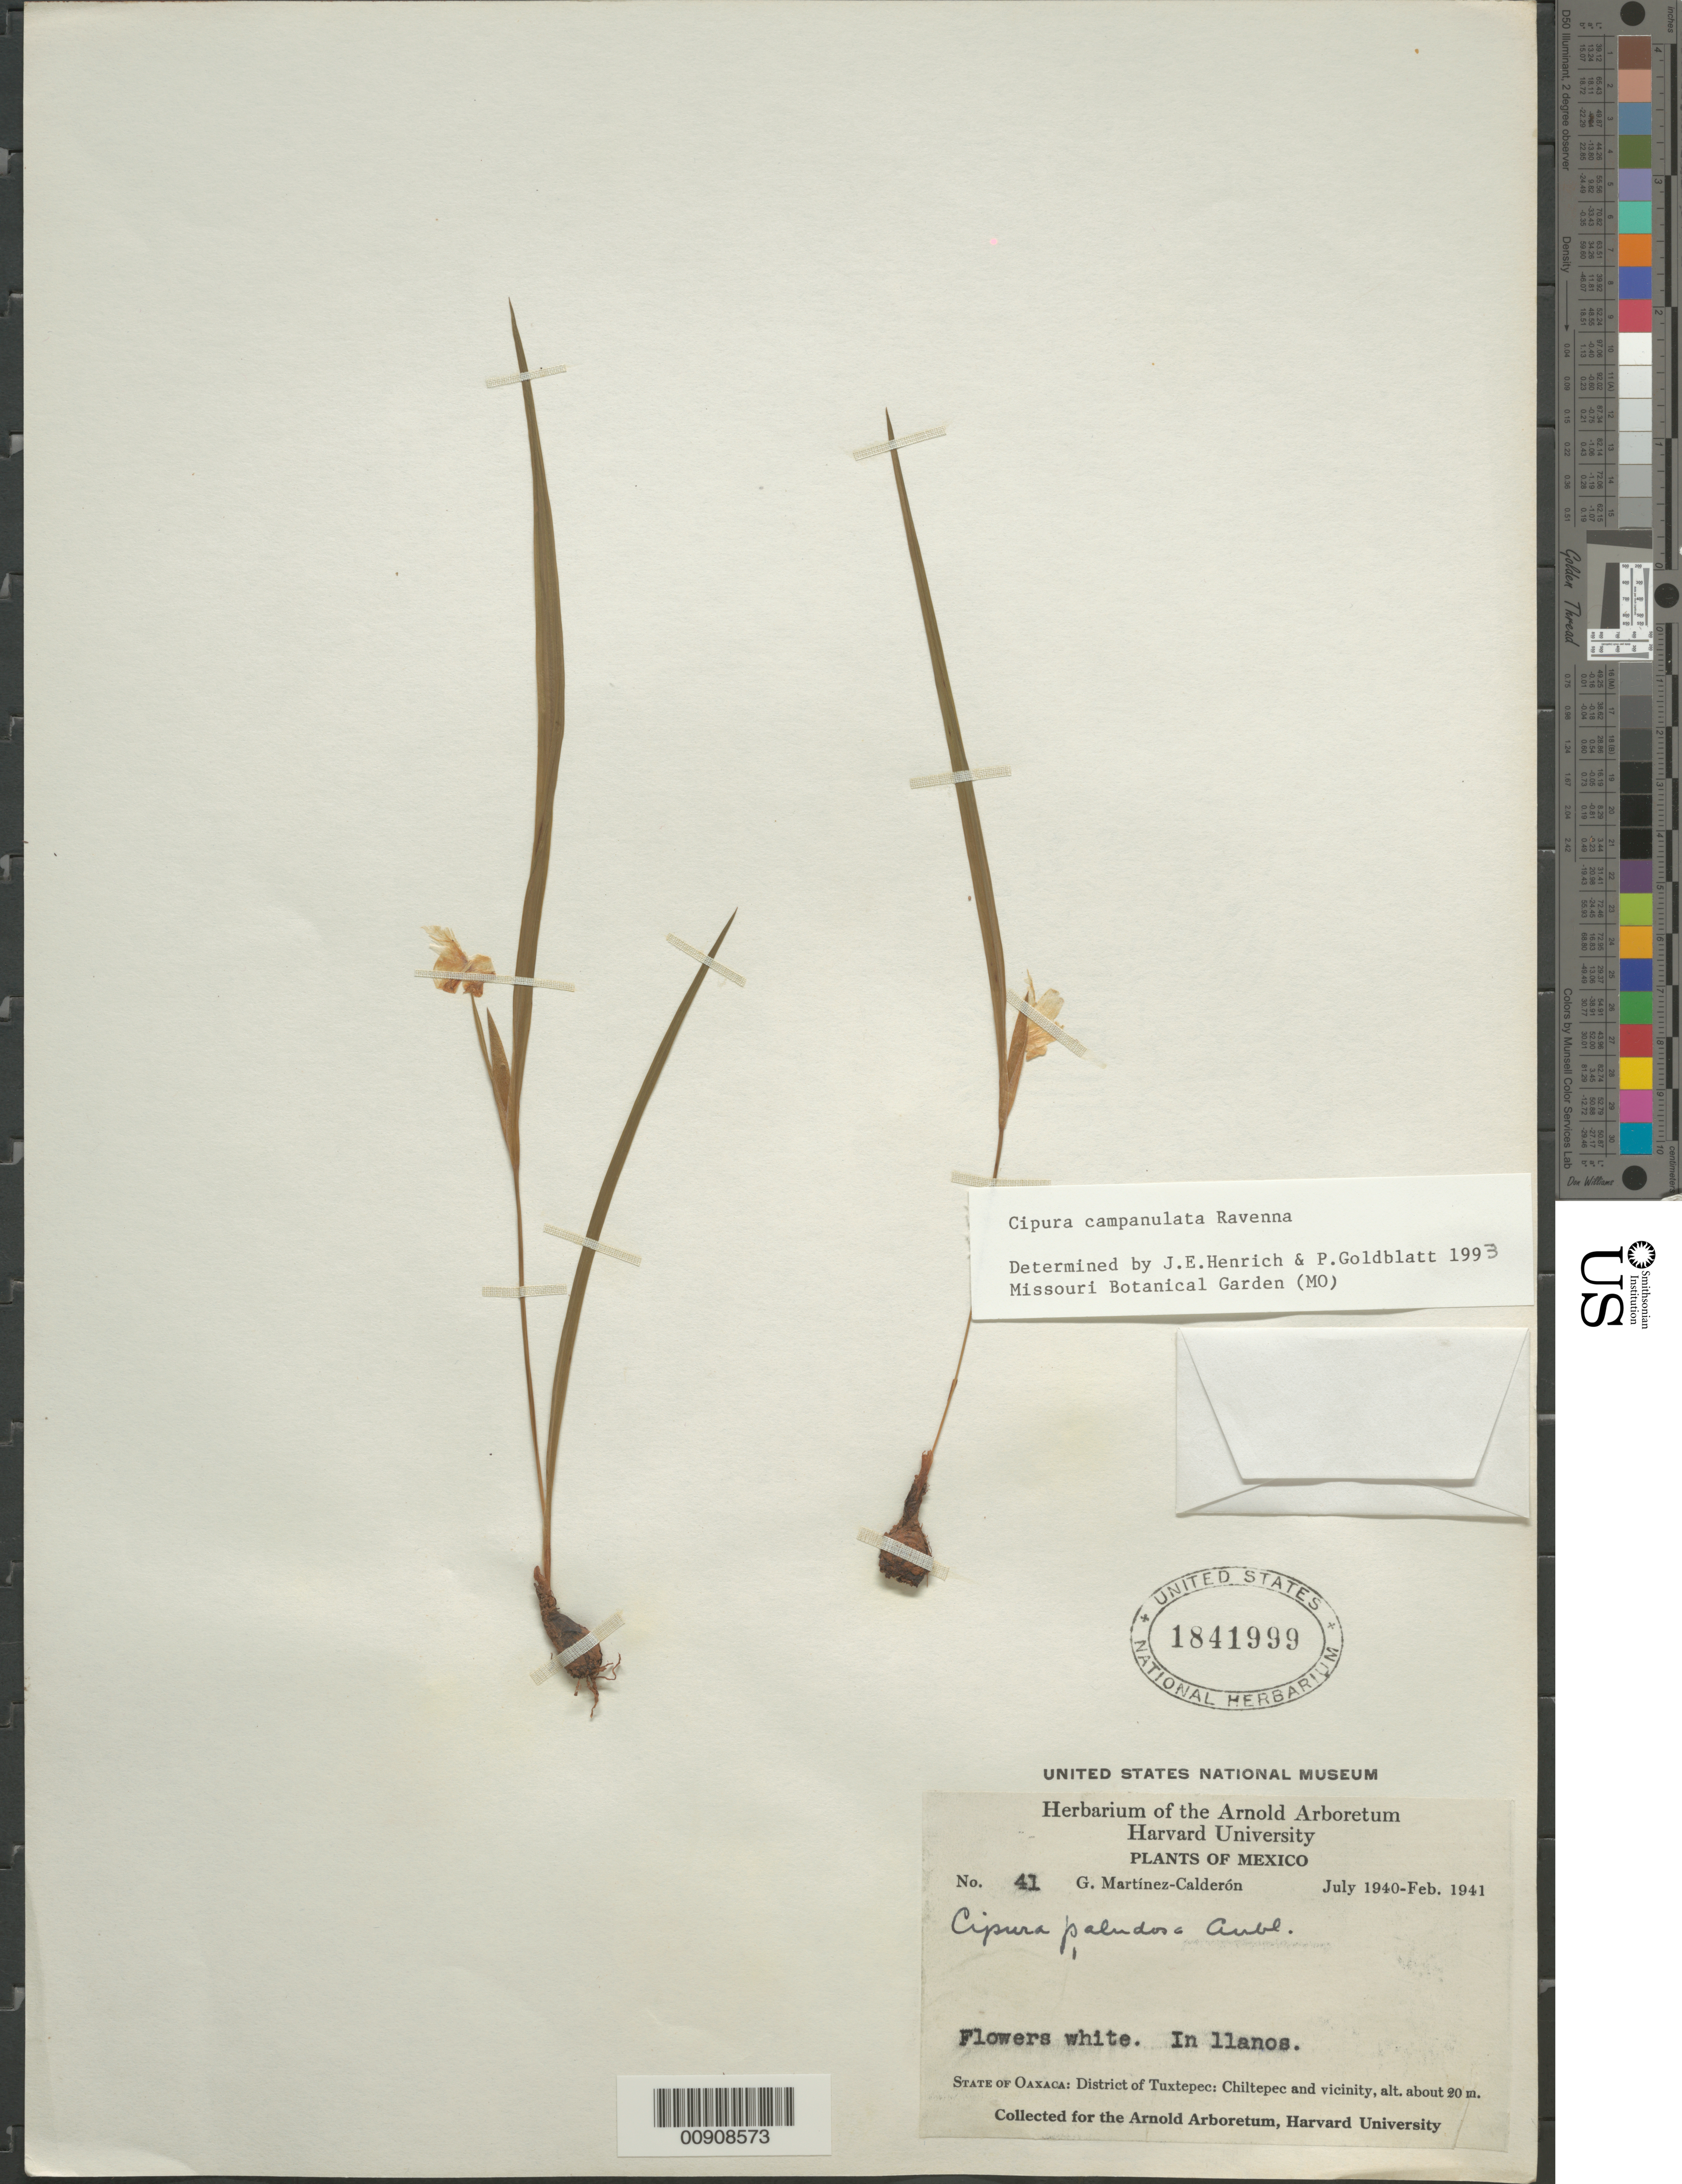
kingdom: Plantae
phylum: Tracheophyta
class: Liliopsida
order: Asparagales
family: Iridaceae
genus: Cipura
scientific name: Cipura campanulata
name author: Ravenna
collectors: G. Martinez-C.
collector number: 41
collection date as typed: Jul 1940 to -- Feb 1941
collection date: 1940-07/1941-02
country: Mexico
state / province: Oaxaca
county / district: Tuxtepec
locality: State of Oaxaca: District Tuxtepec: Chiltepec and vicinity.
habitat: In llanos.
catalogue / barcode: US 1841999